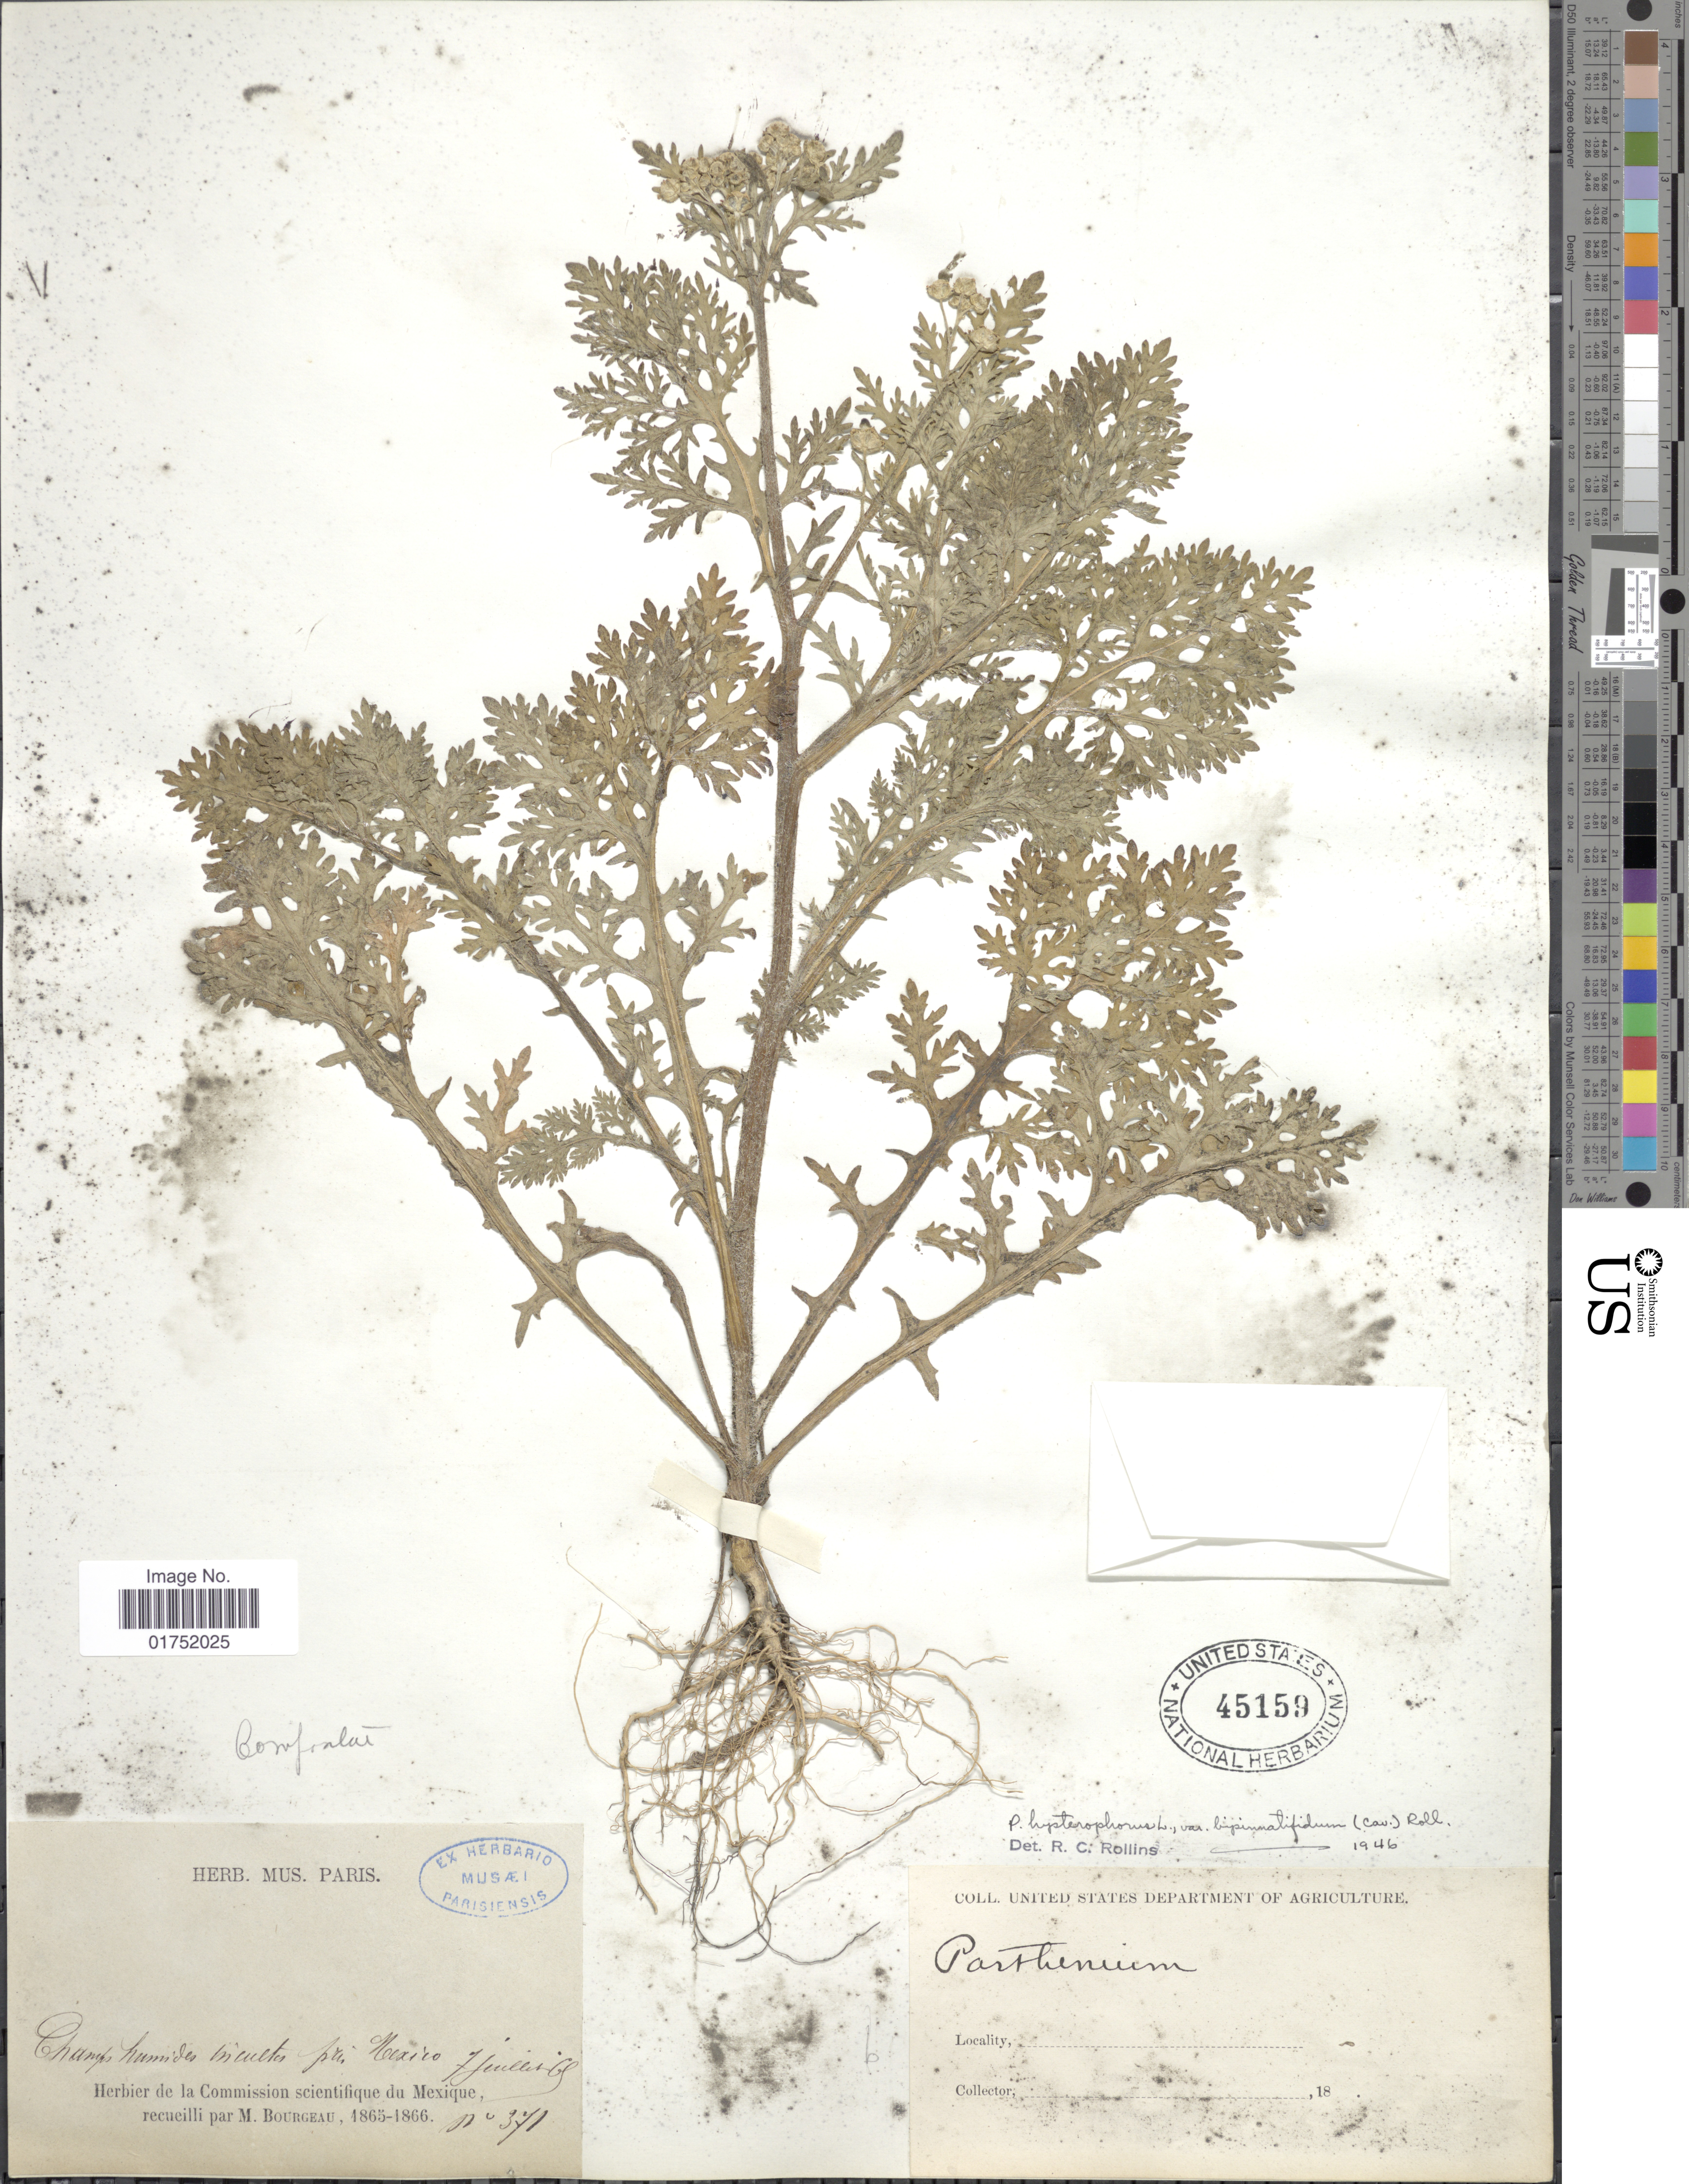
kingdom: Plantae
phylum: Tracheophyta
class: Magnoliopsida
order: Asterales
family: Asteraceae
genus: Parthenium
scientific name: Parthenium bipinnatifidum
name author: (Ortega) Rollins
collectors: M. Bourgeau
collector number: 371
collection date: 1865-07-07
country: Mexico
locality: Pres Mexico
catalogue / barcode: US 45159